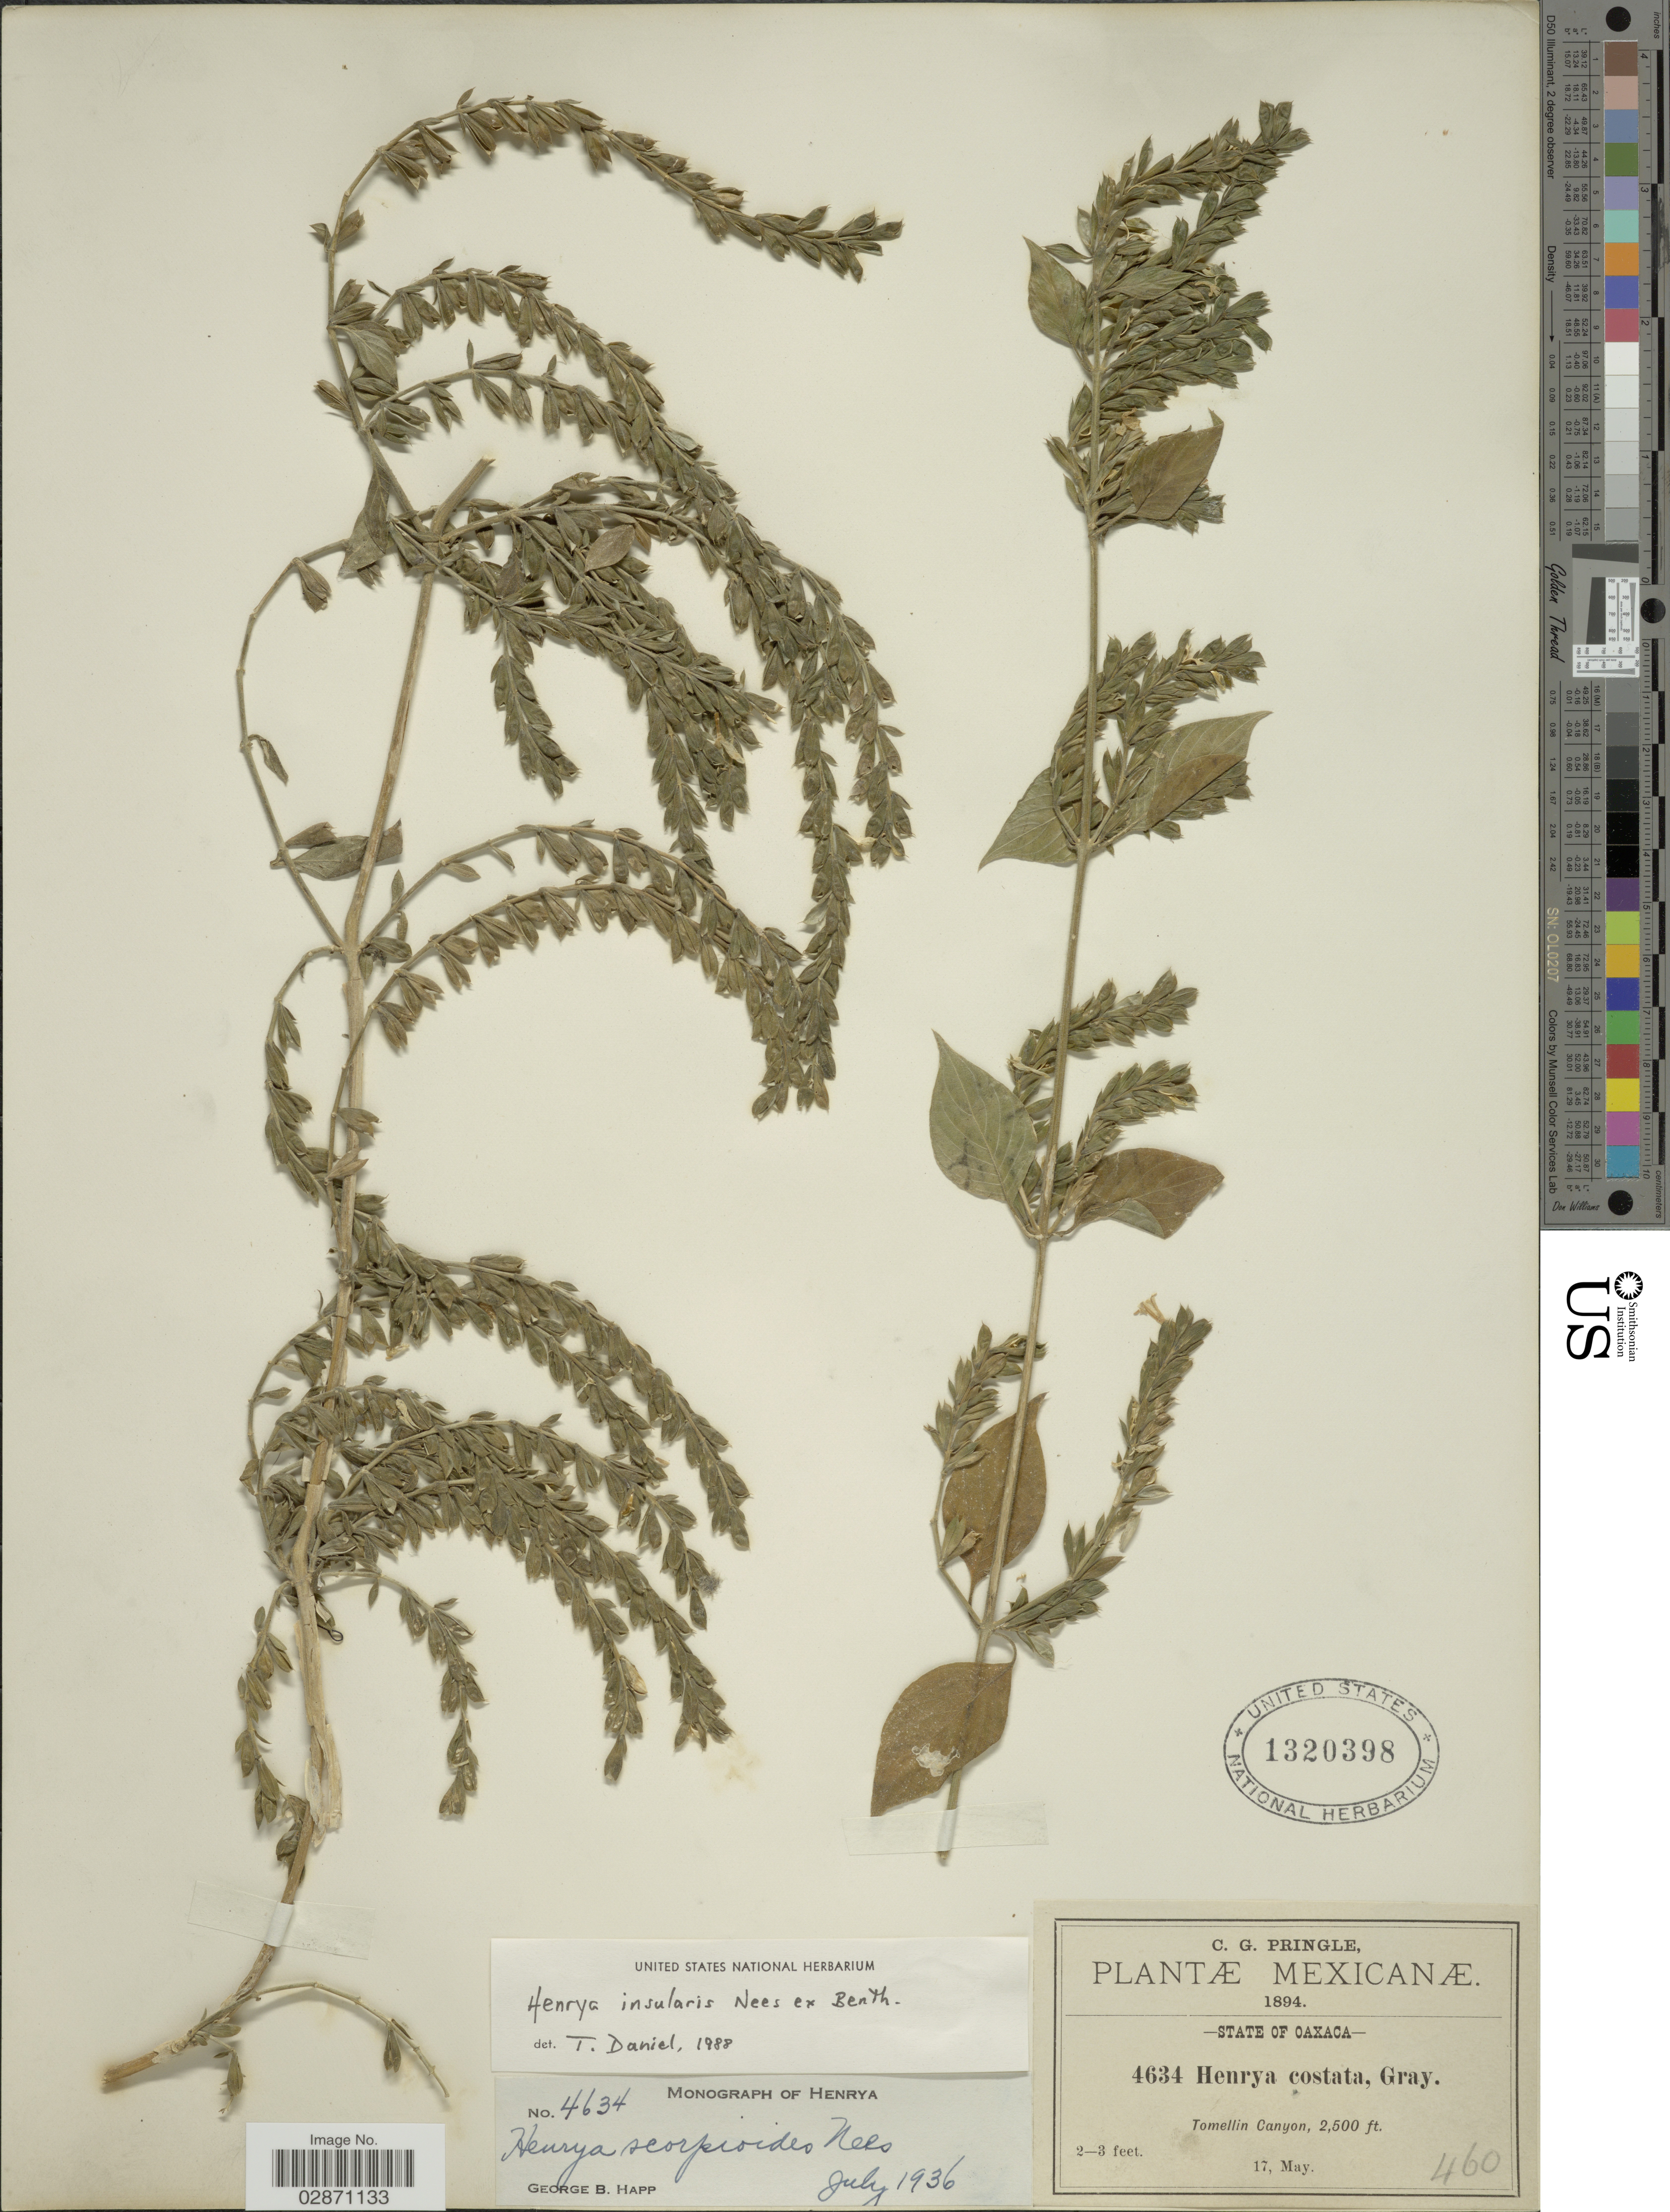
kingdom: Plantae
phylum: Tracheophyta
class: Magnoliopsida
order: Lamiales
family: Acanthaceae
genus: Henrya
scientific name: Henrya insularis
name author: Nees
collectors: C. G. Pringle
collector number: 4634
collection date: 1894-05-17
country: Mexico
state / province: Oaxaca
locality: Tomellin Canyon.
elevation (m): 762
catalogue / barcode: US 1320398